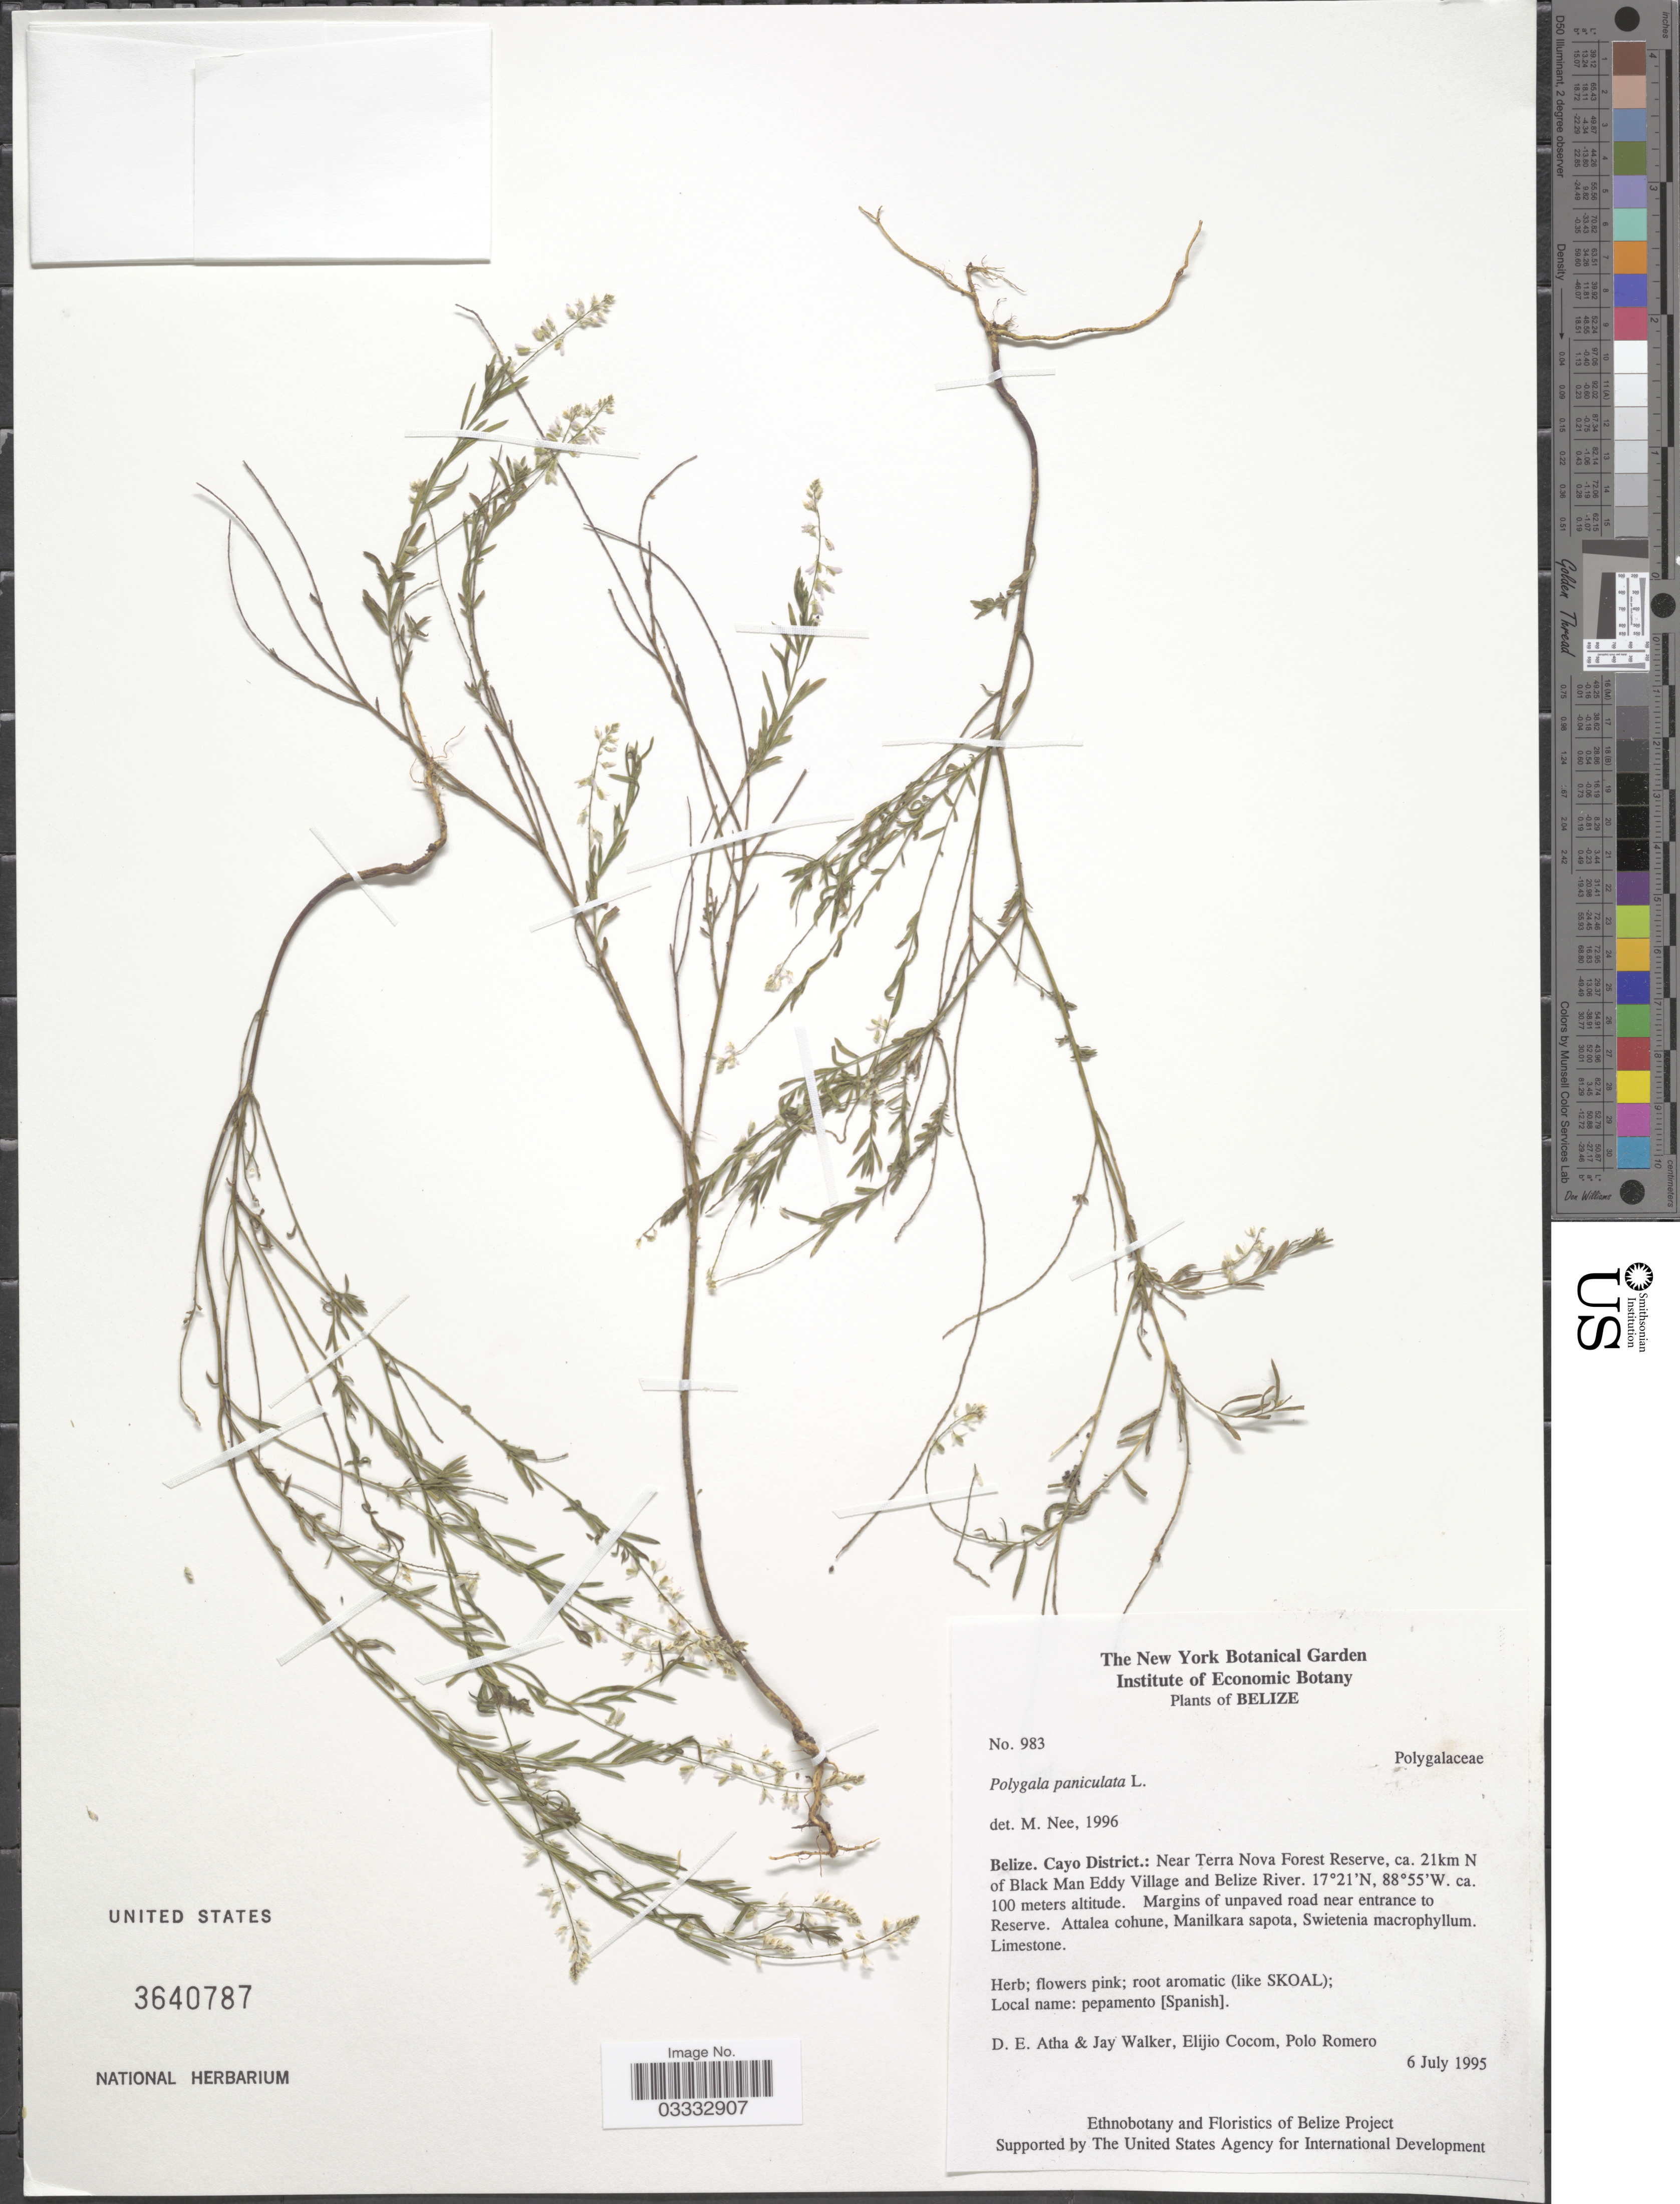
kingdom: Plantae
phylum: Tracheophyta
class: Magnoliopsida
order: Fabales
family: Polygalaceae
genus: Polygala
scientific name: Polygala paniculata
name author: L.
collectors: D. Atha, J. Walker, E. Cocom & P. Romero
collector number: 983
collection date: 1995-07-06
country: Belize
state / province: Cayo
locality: Cayo District.: Near Terra Nova Forest Reserve, ca. 21km N of Black Man Eddy Village and Belize River.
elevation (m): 100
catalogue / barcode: US 3640787